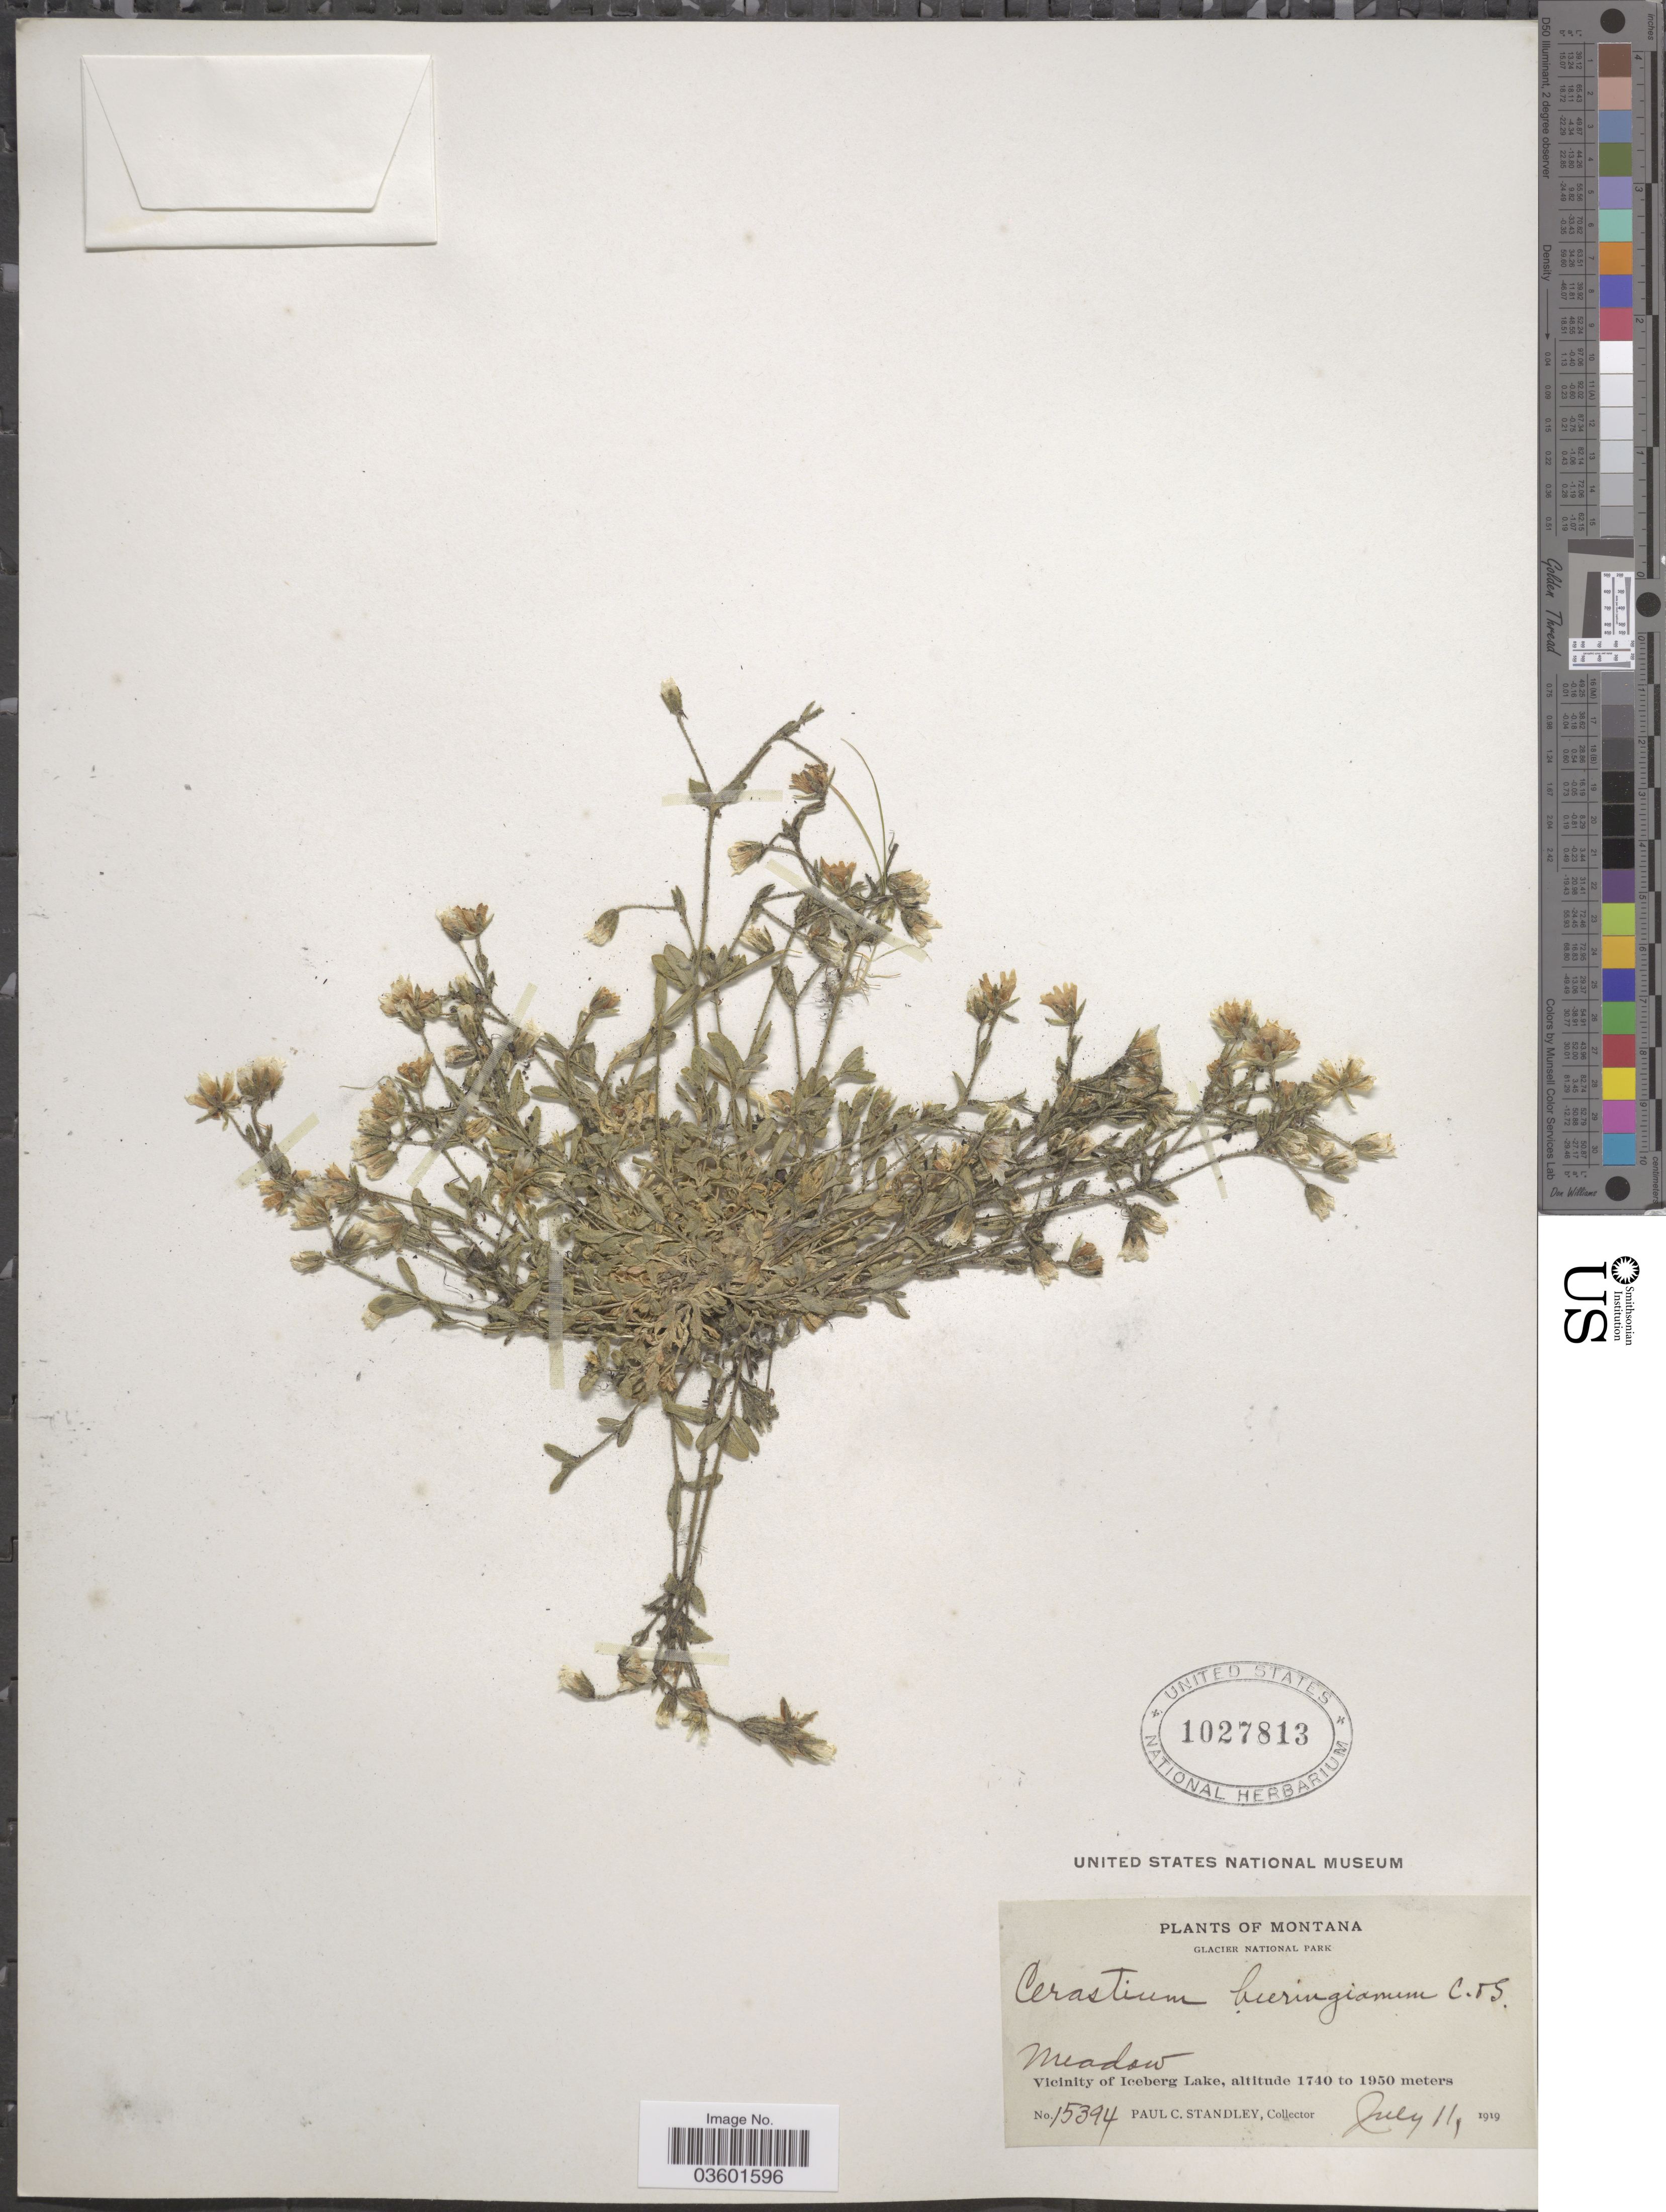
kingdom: Plantae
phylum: Tracheophyta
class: Magnoliopsida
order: Caryophyllales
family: Caryophyllaceae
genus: Cerastium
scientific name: Cerastium beeringianum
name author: Cham. & Schltdl.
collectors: P. C. Standley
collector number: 15394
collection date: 1919-07-11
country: United States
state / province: Montana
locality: Glacier National Park. Vicinity of Iceberg Lake.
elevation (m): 1740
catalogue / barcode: US 1027813